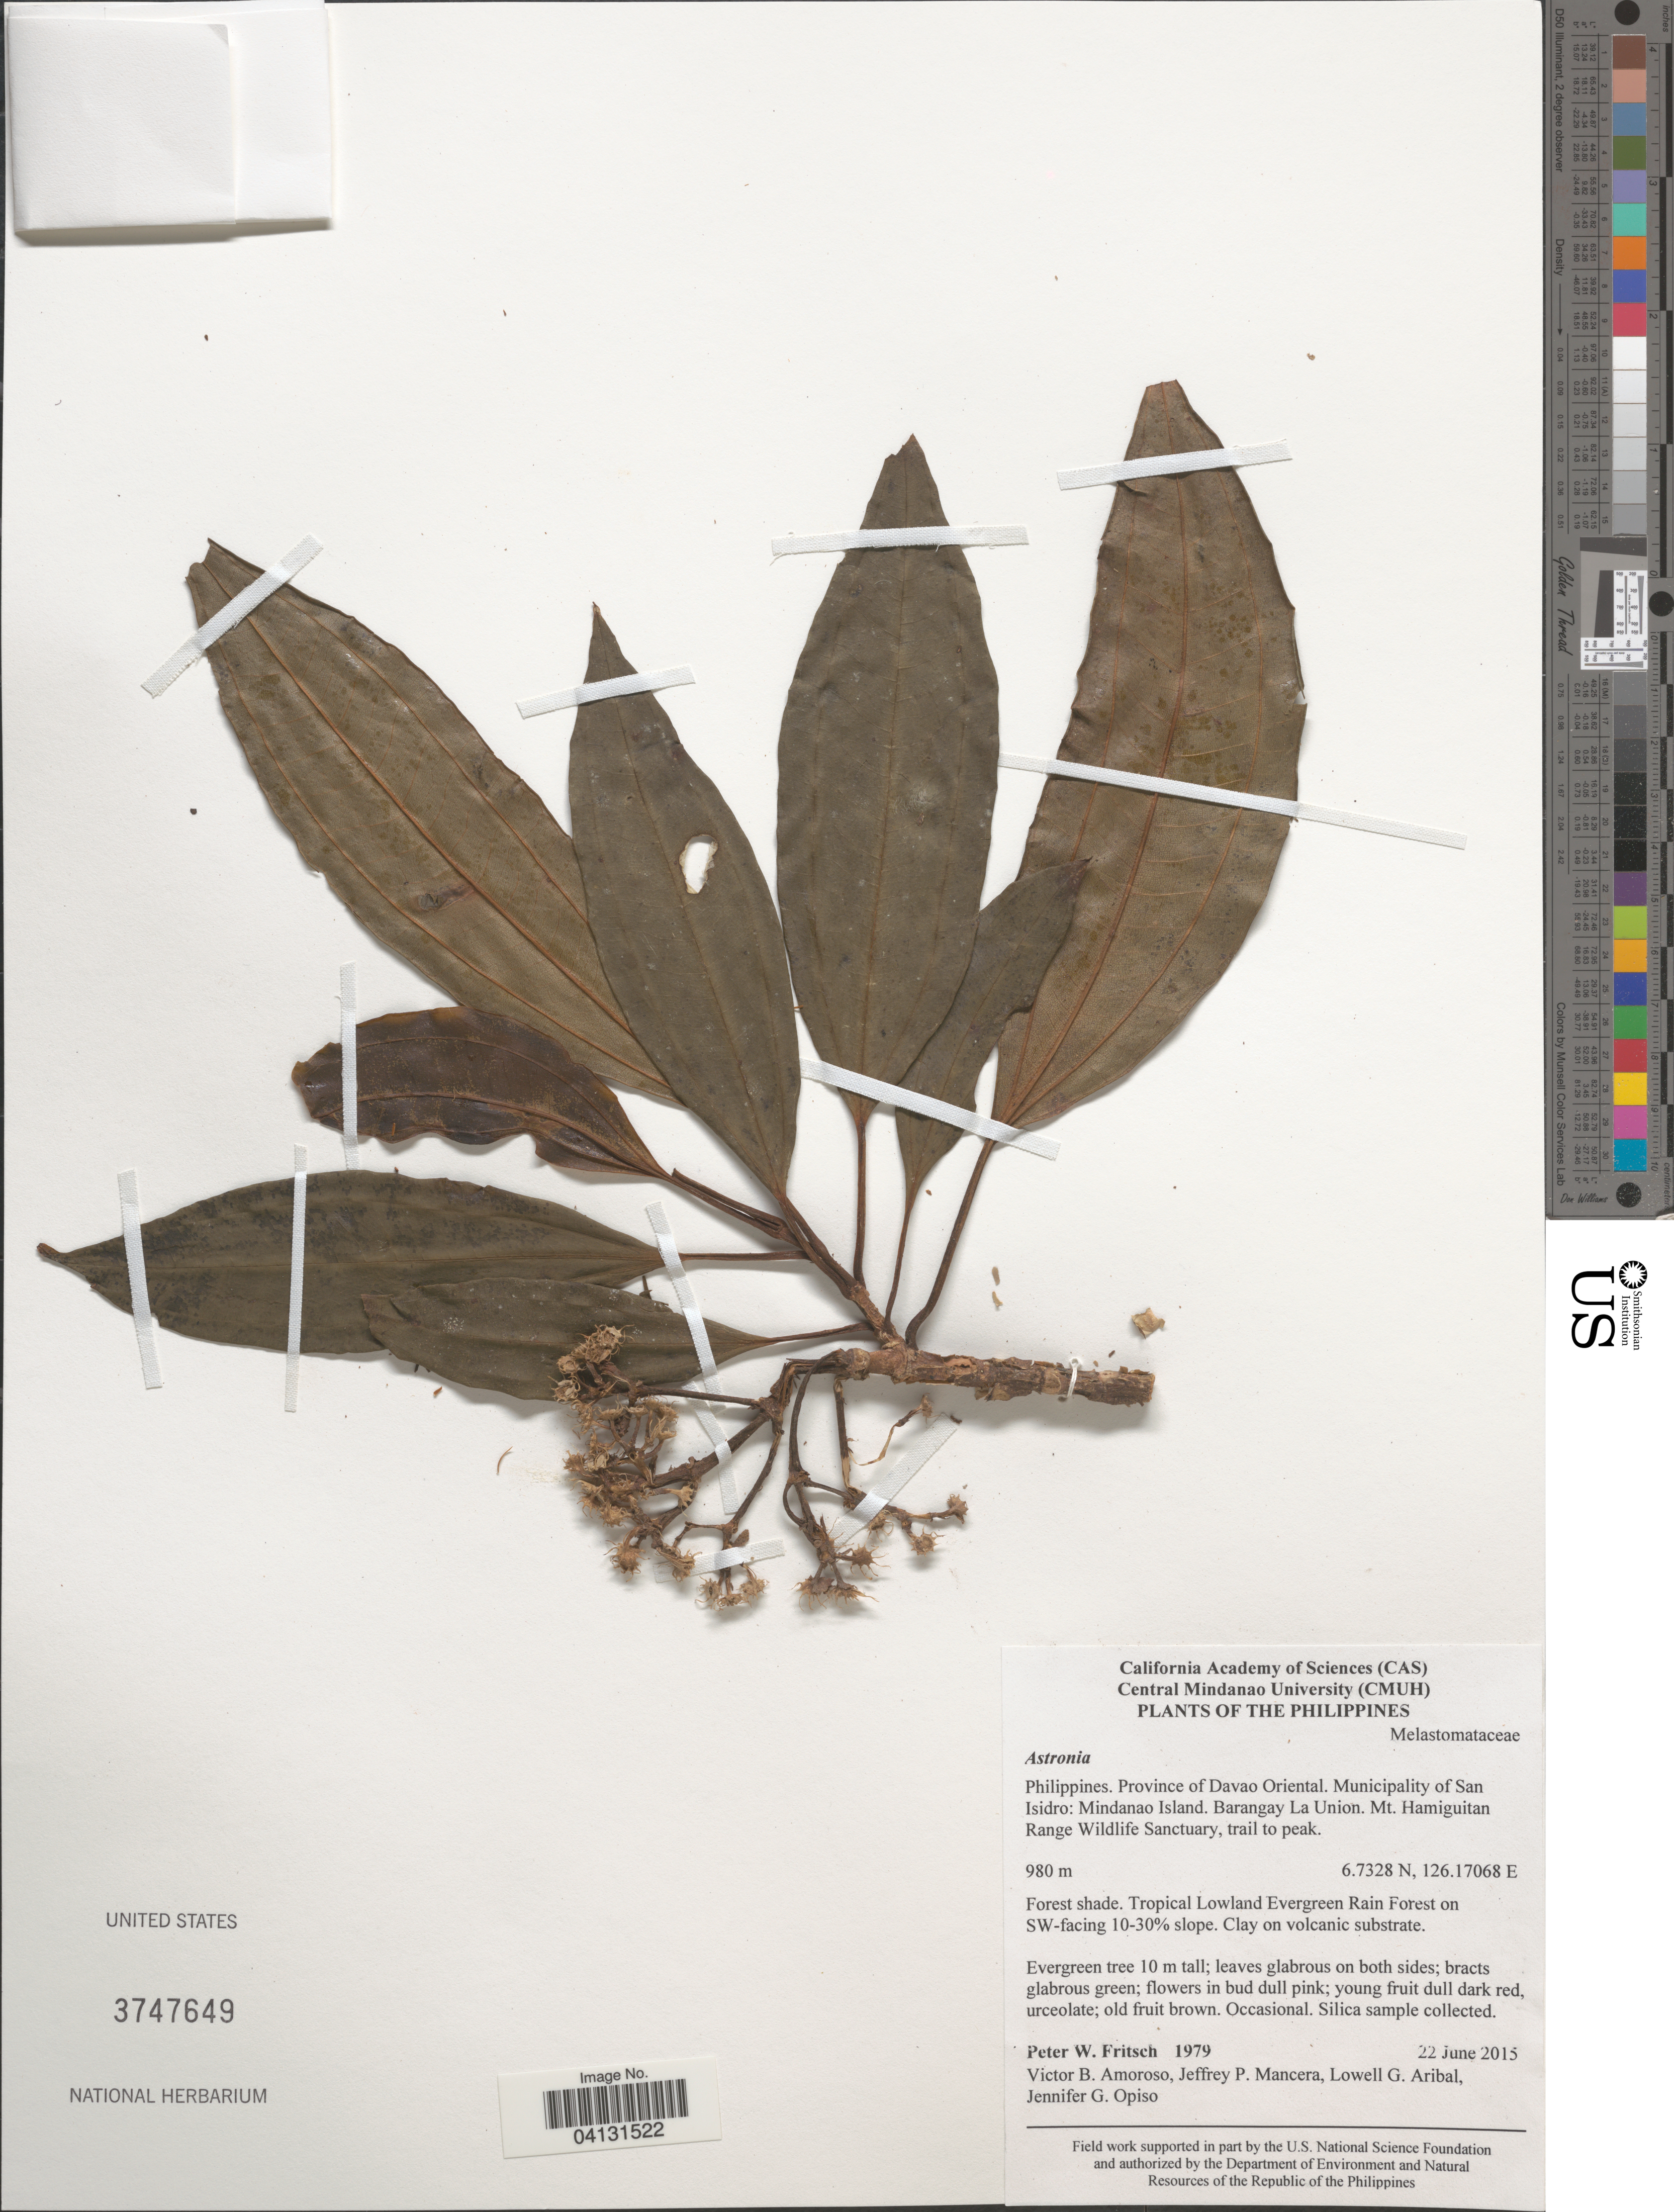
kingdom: Plantae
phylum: Tracheophyta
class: Magnoliopsida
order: Myrtales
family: Melastomataceae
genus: Astronia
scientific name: Astronia sp.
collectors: P. W. Fritsch, V. Amoroso, J. Mancera, L. Aribal & J. Opiso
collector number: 1979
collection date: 2015-06-22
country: Philippines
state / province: Davao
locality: Province of Davao Oriental. Municipality of San Isidro: Mindanao Island. Barangay La Union. Mt. Hamiguitan Range Wildlife Sanctuary, trail to peak.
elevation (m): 980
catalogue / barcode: US 3747649